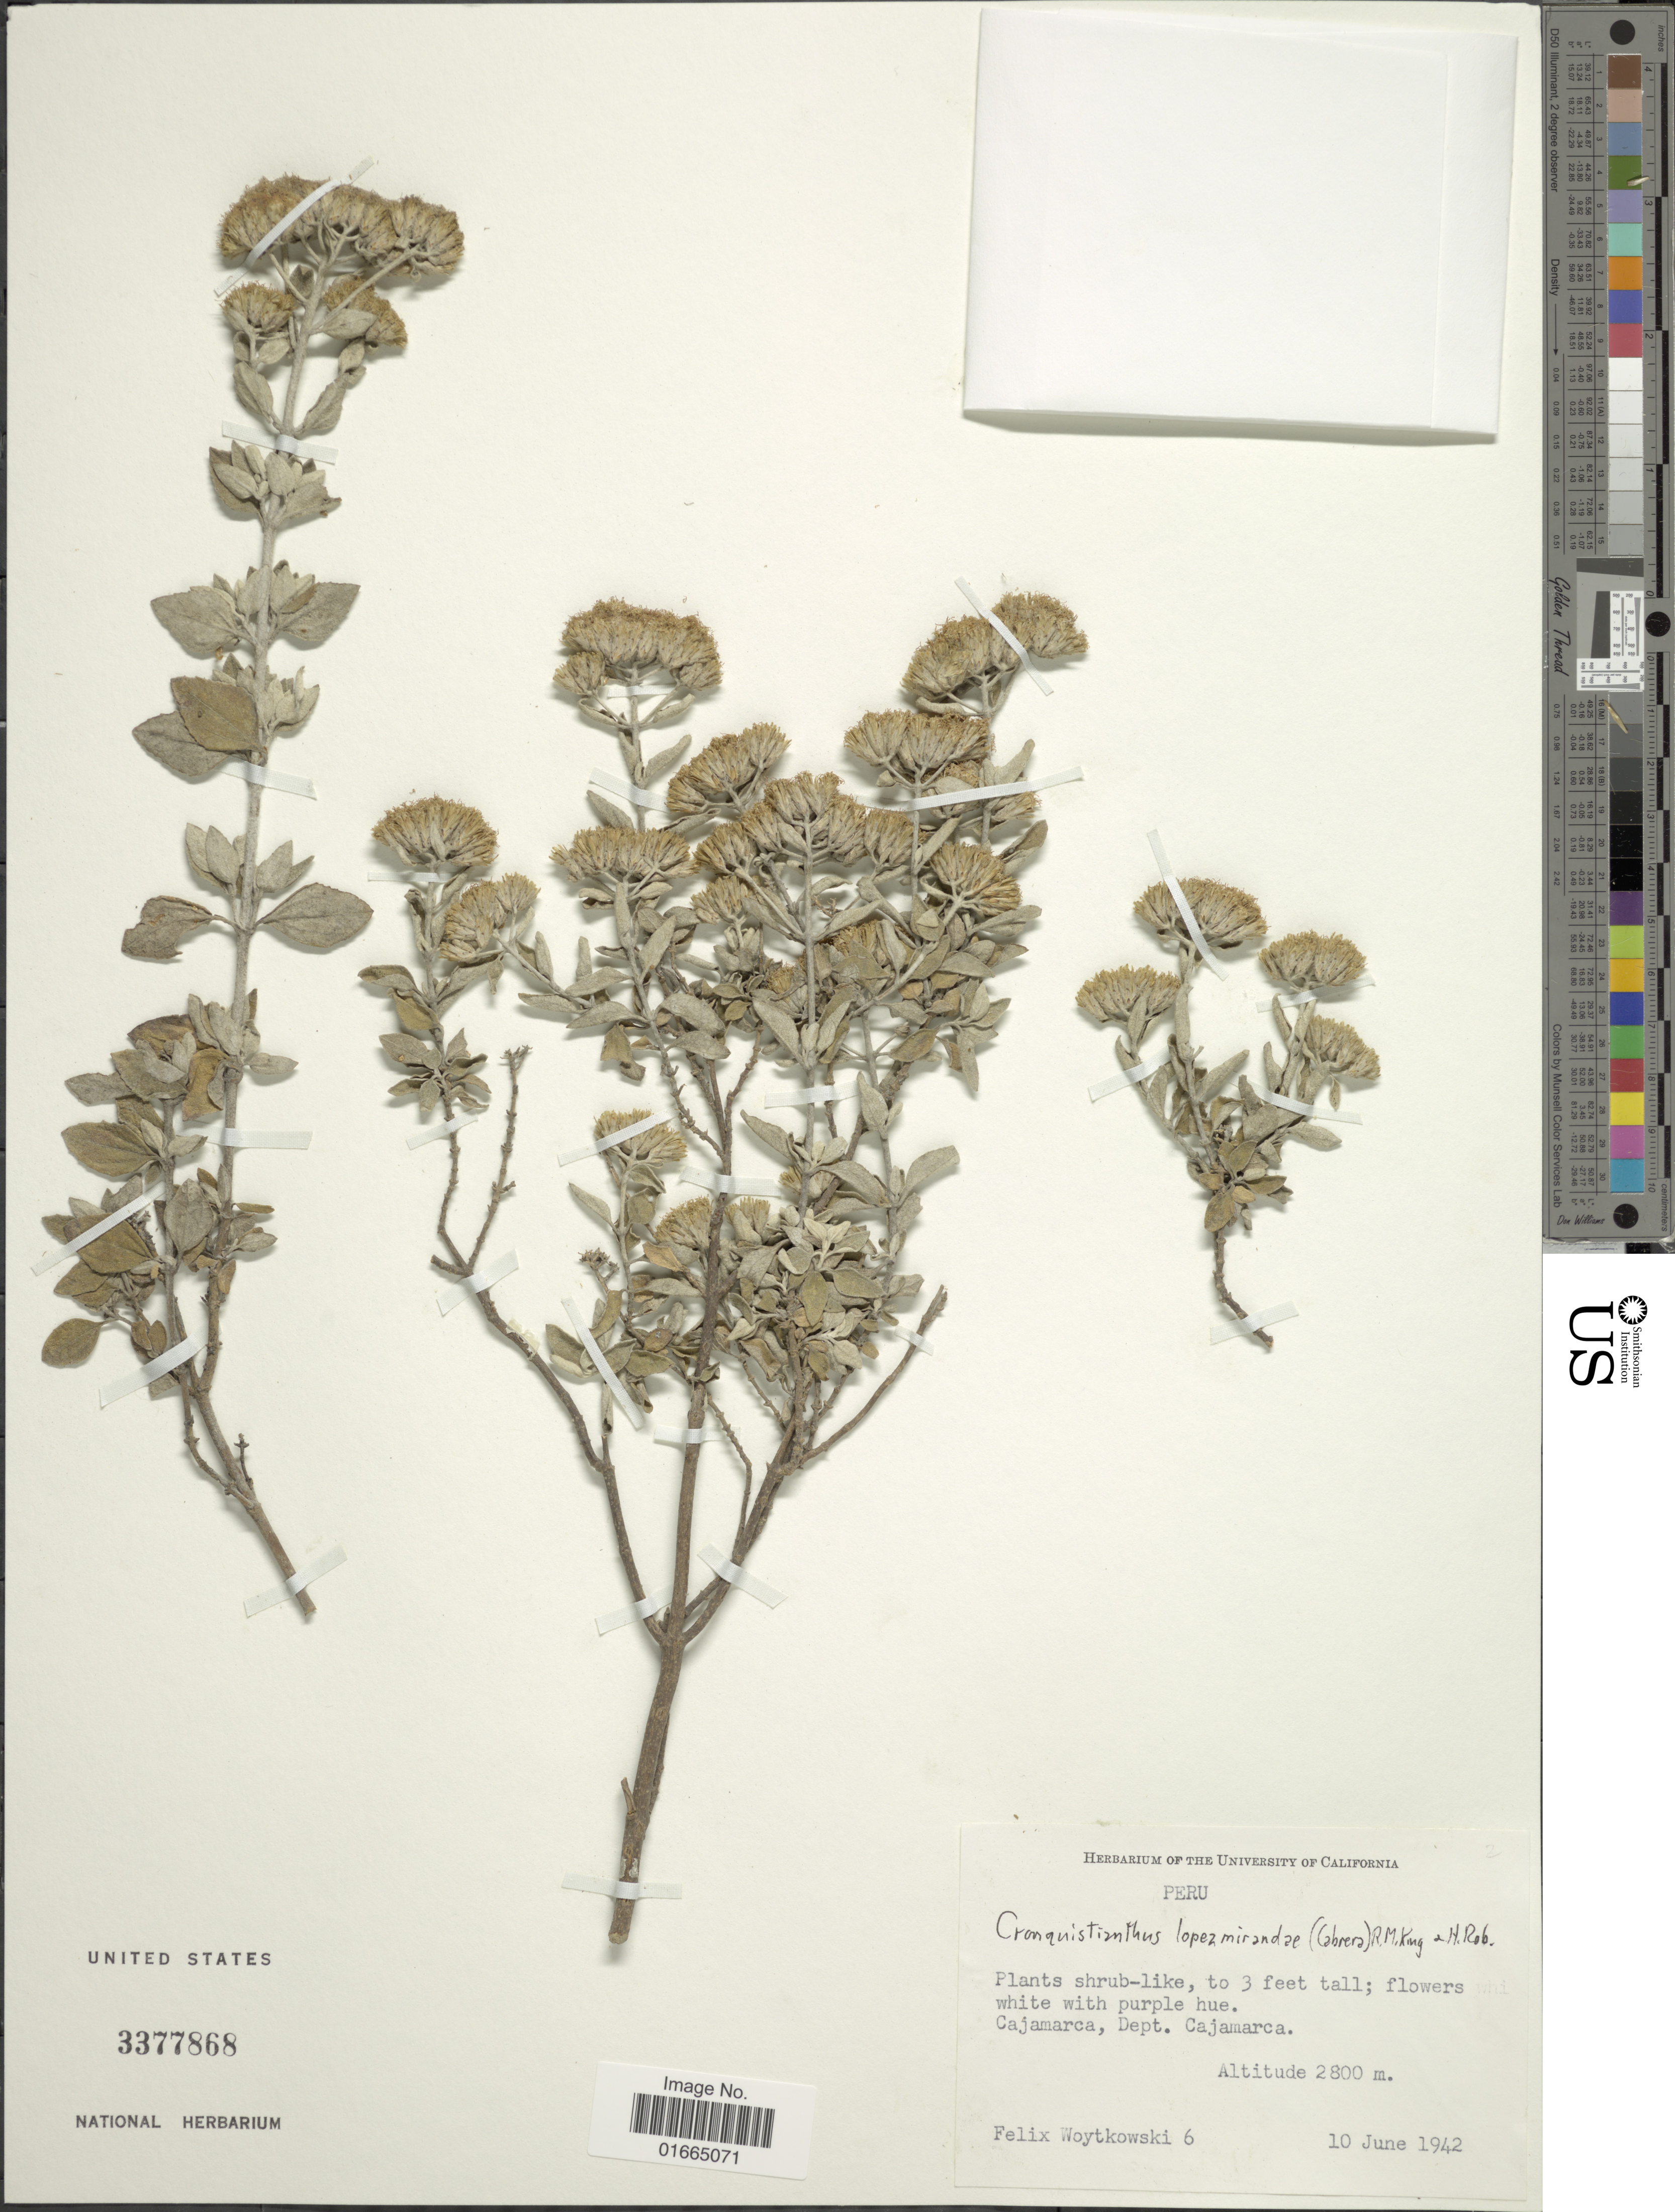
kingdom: Plantae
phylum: Tracheophyta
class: Magnoliopsida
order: Asterales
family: Asteraceae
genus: Cronquistianthus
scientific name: Cronquistianthus lopezmirandae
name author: (Cabrera) R.M. King & H. Rob.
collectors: F. Woytkowski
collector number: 6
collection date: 1942-06-10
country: Peru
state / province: Cajamarca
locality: Cajamarca, Dept. Cajamarca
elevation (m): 2800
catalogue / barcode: US 3377868